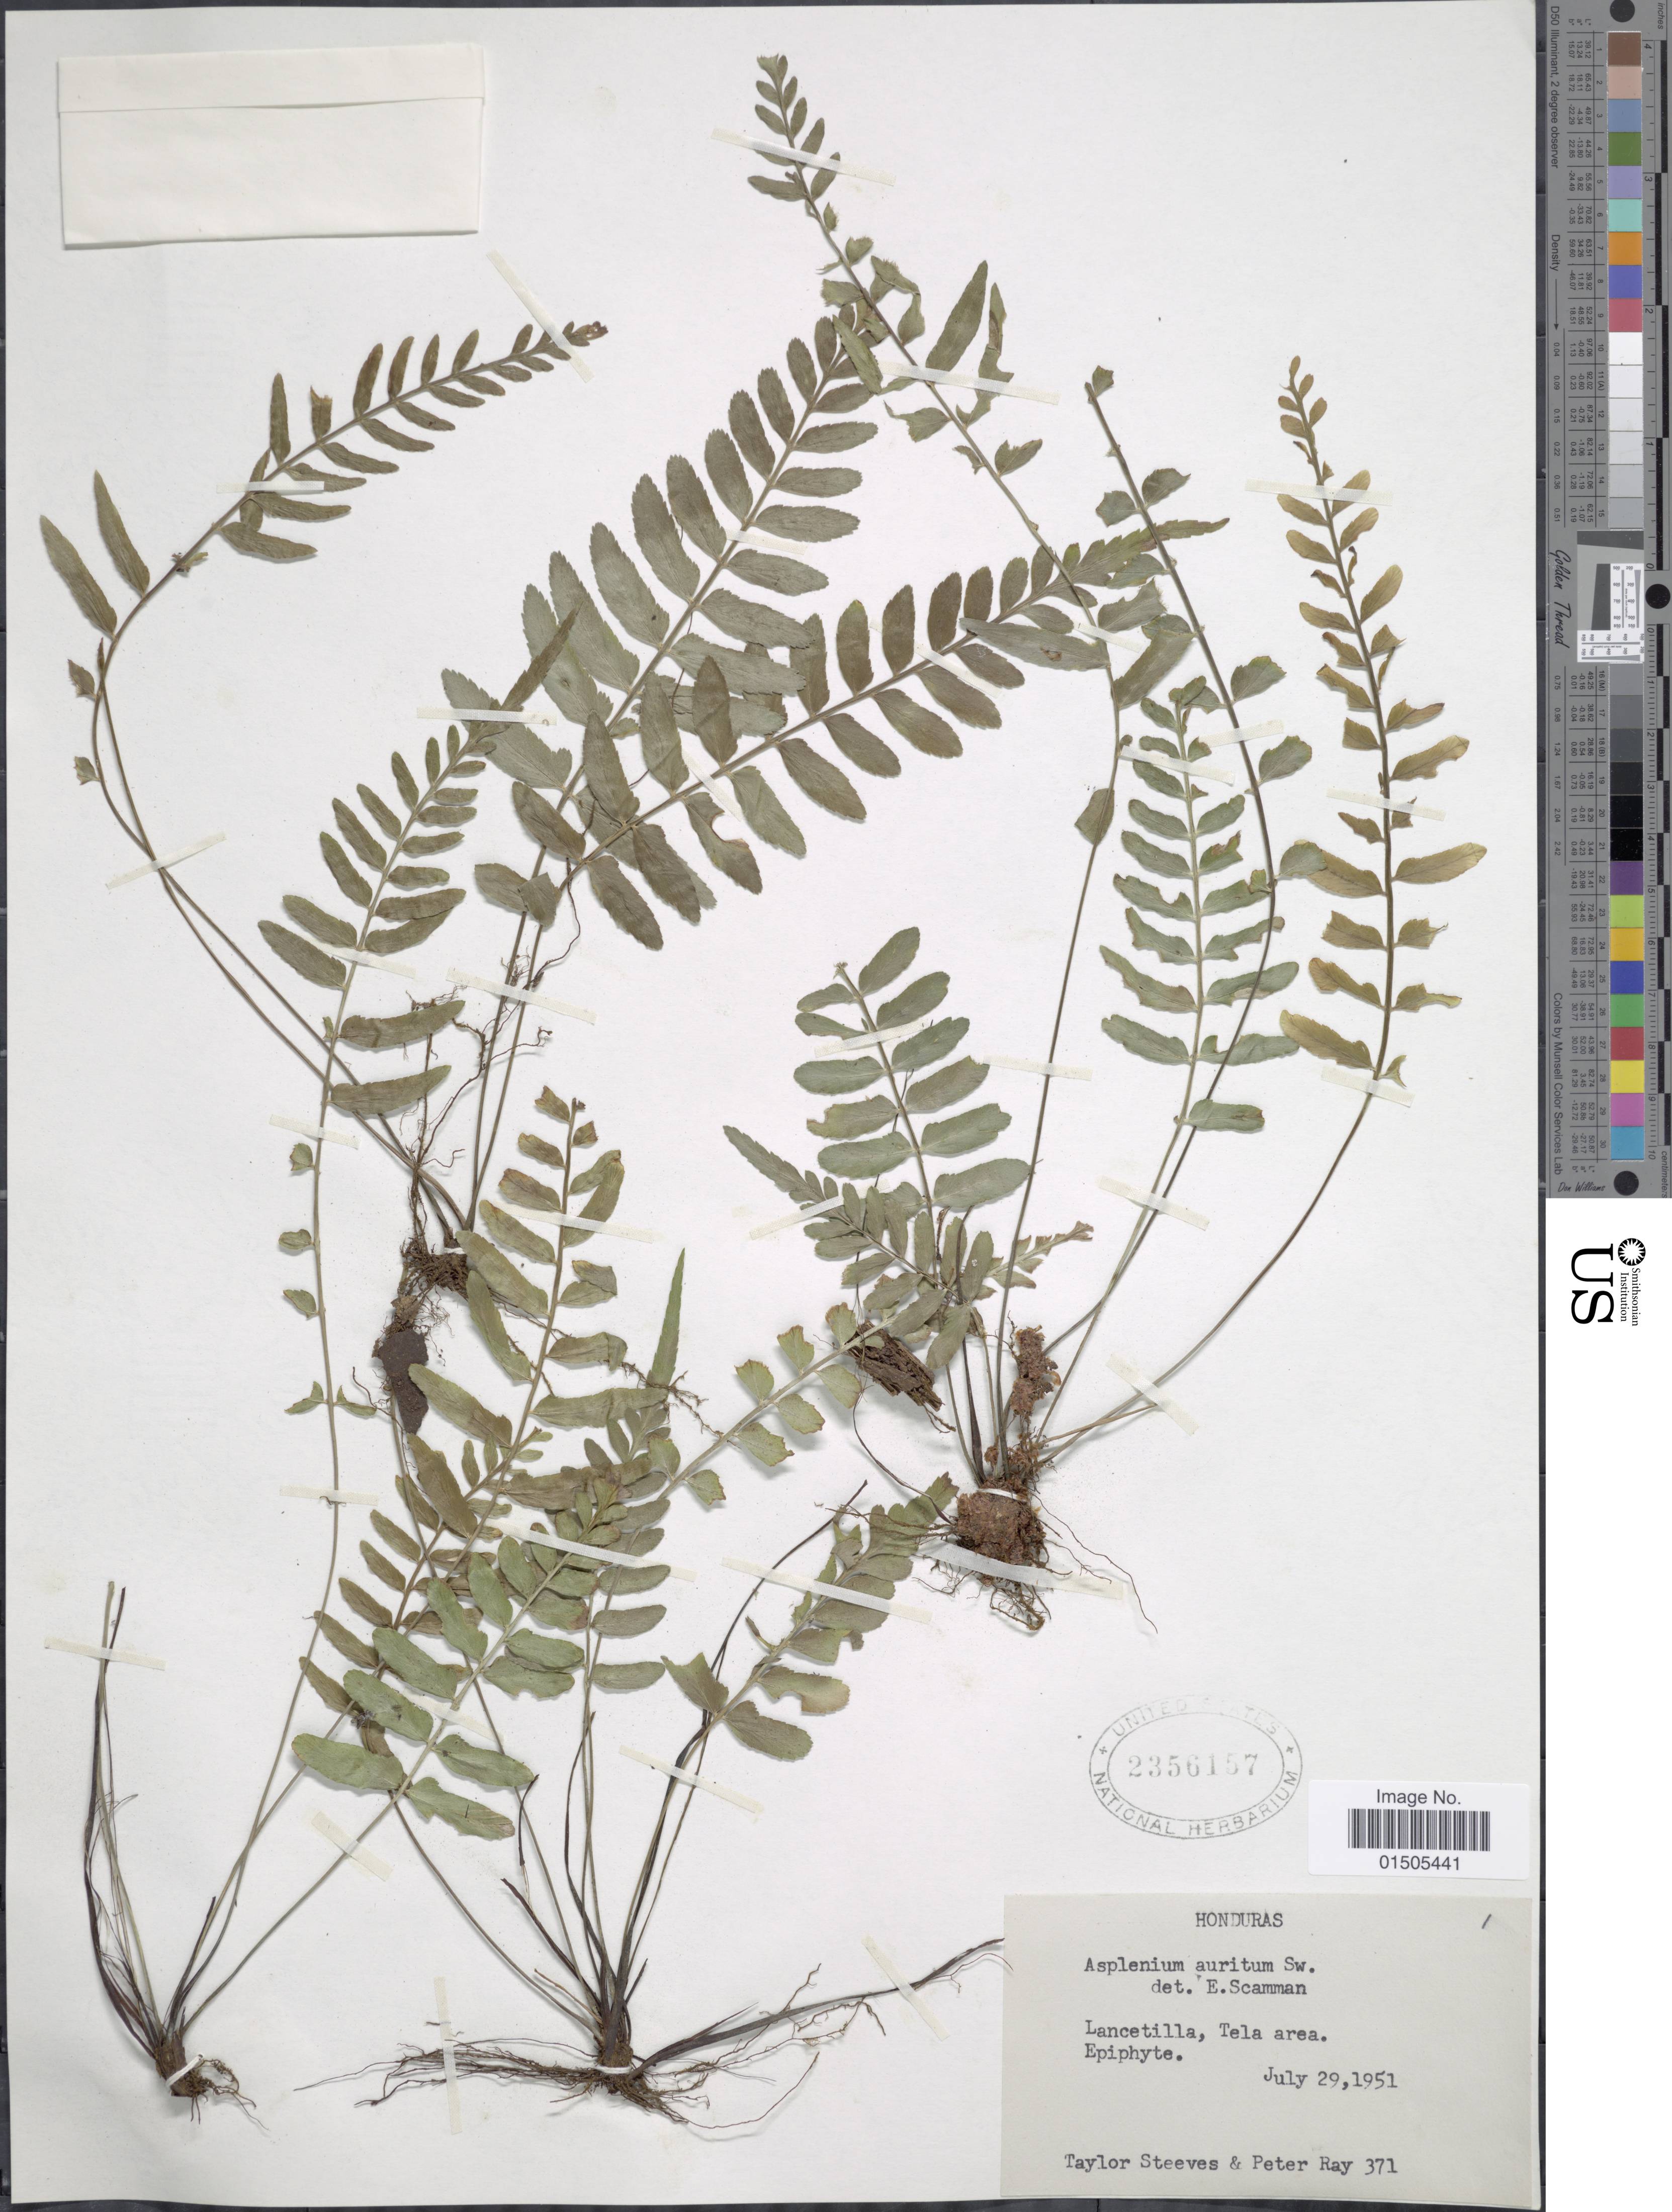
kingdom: Plantae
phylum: Tracheophyta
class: Polypodiopsida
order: Polypodiales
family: Aspleniaceae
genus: Asplenium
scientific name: Asplenium auritum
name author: Sw.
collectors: T. Steeves & P. Ray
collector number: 371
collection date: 1951-07-29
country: Honduras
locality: Lancetilla, Tela area.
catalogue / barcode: US 2356157